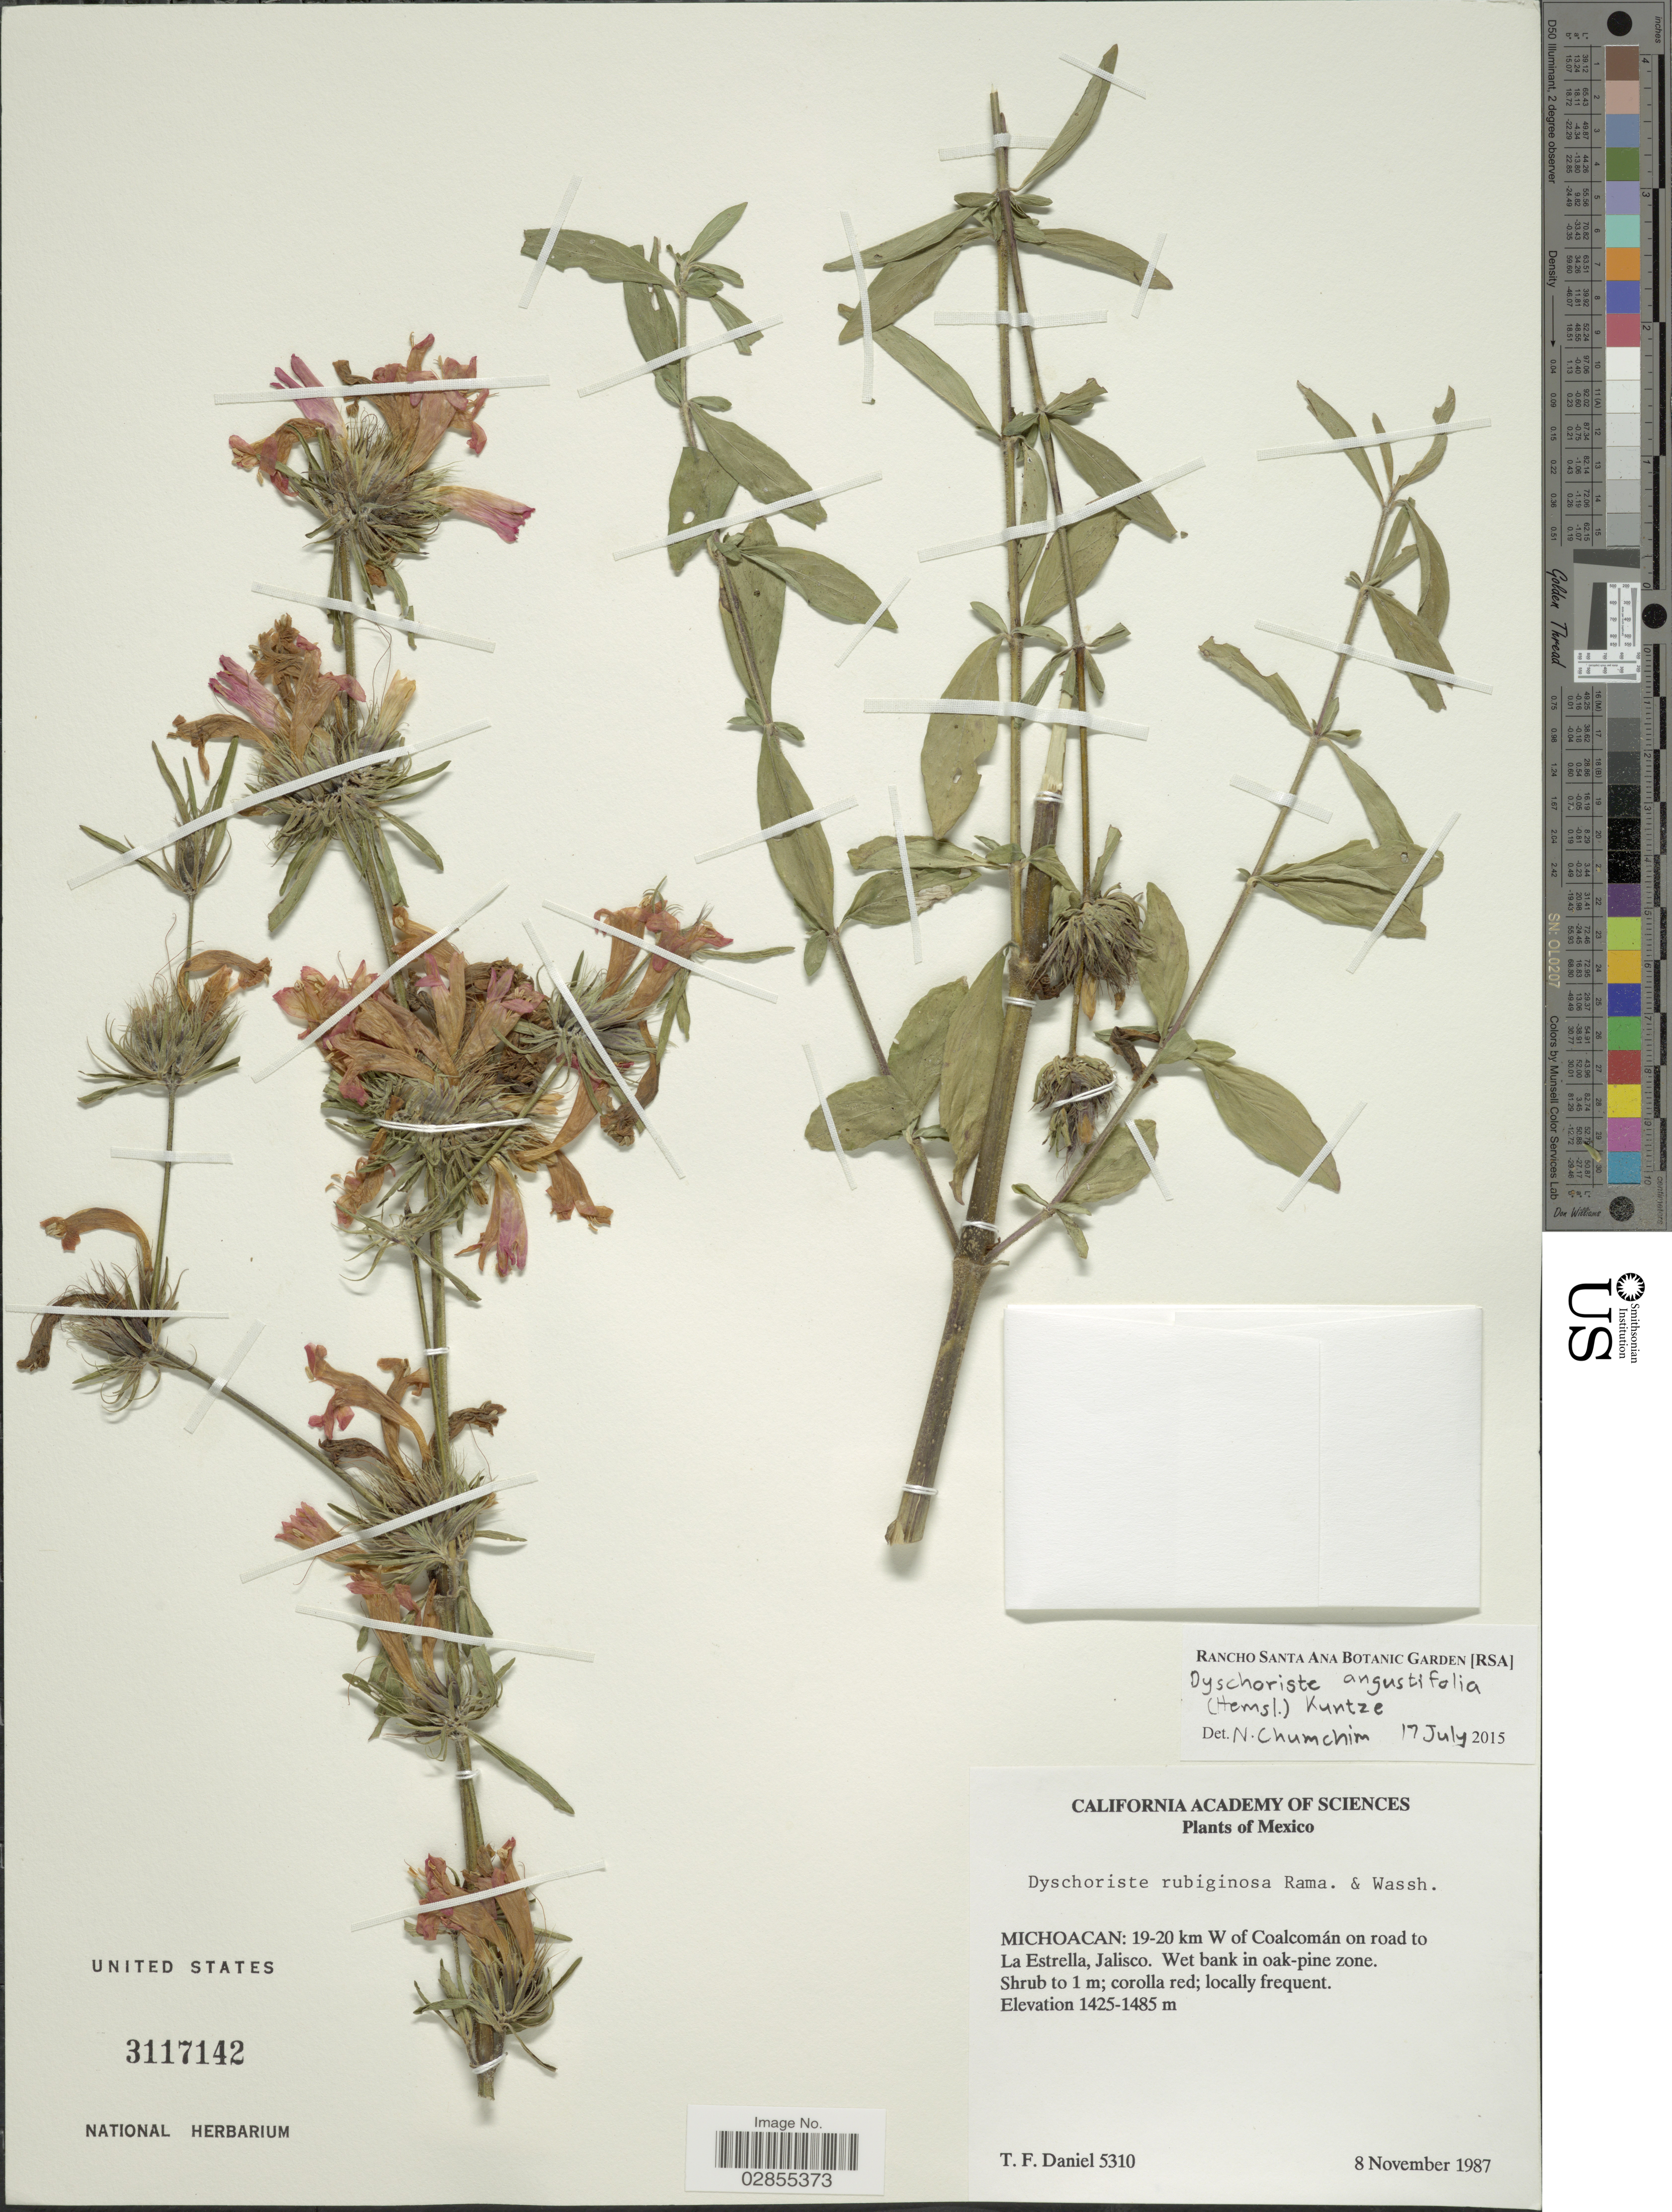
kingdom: Plantae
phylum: Tracheophyta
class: Magnoliopsida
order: Lamiales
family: Acanthaceae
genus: Dyschoriste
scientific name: Dyschoriste augustifolia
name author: Kuntze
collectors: T. F. Daniel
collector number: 5310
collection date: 1987-11-08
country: Mexico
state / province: Michoacán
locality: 19-20 km W of Coalcomán on road to La Estrella, Jalisco.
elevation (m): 1425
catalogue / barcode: US 3117142